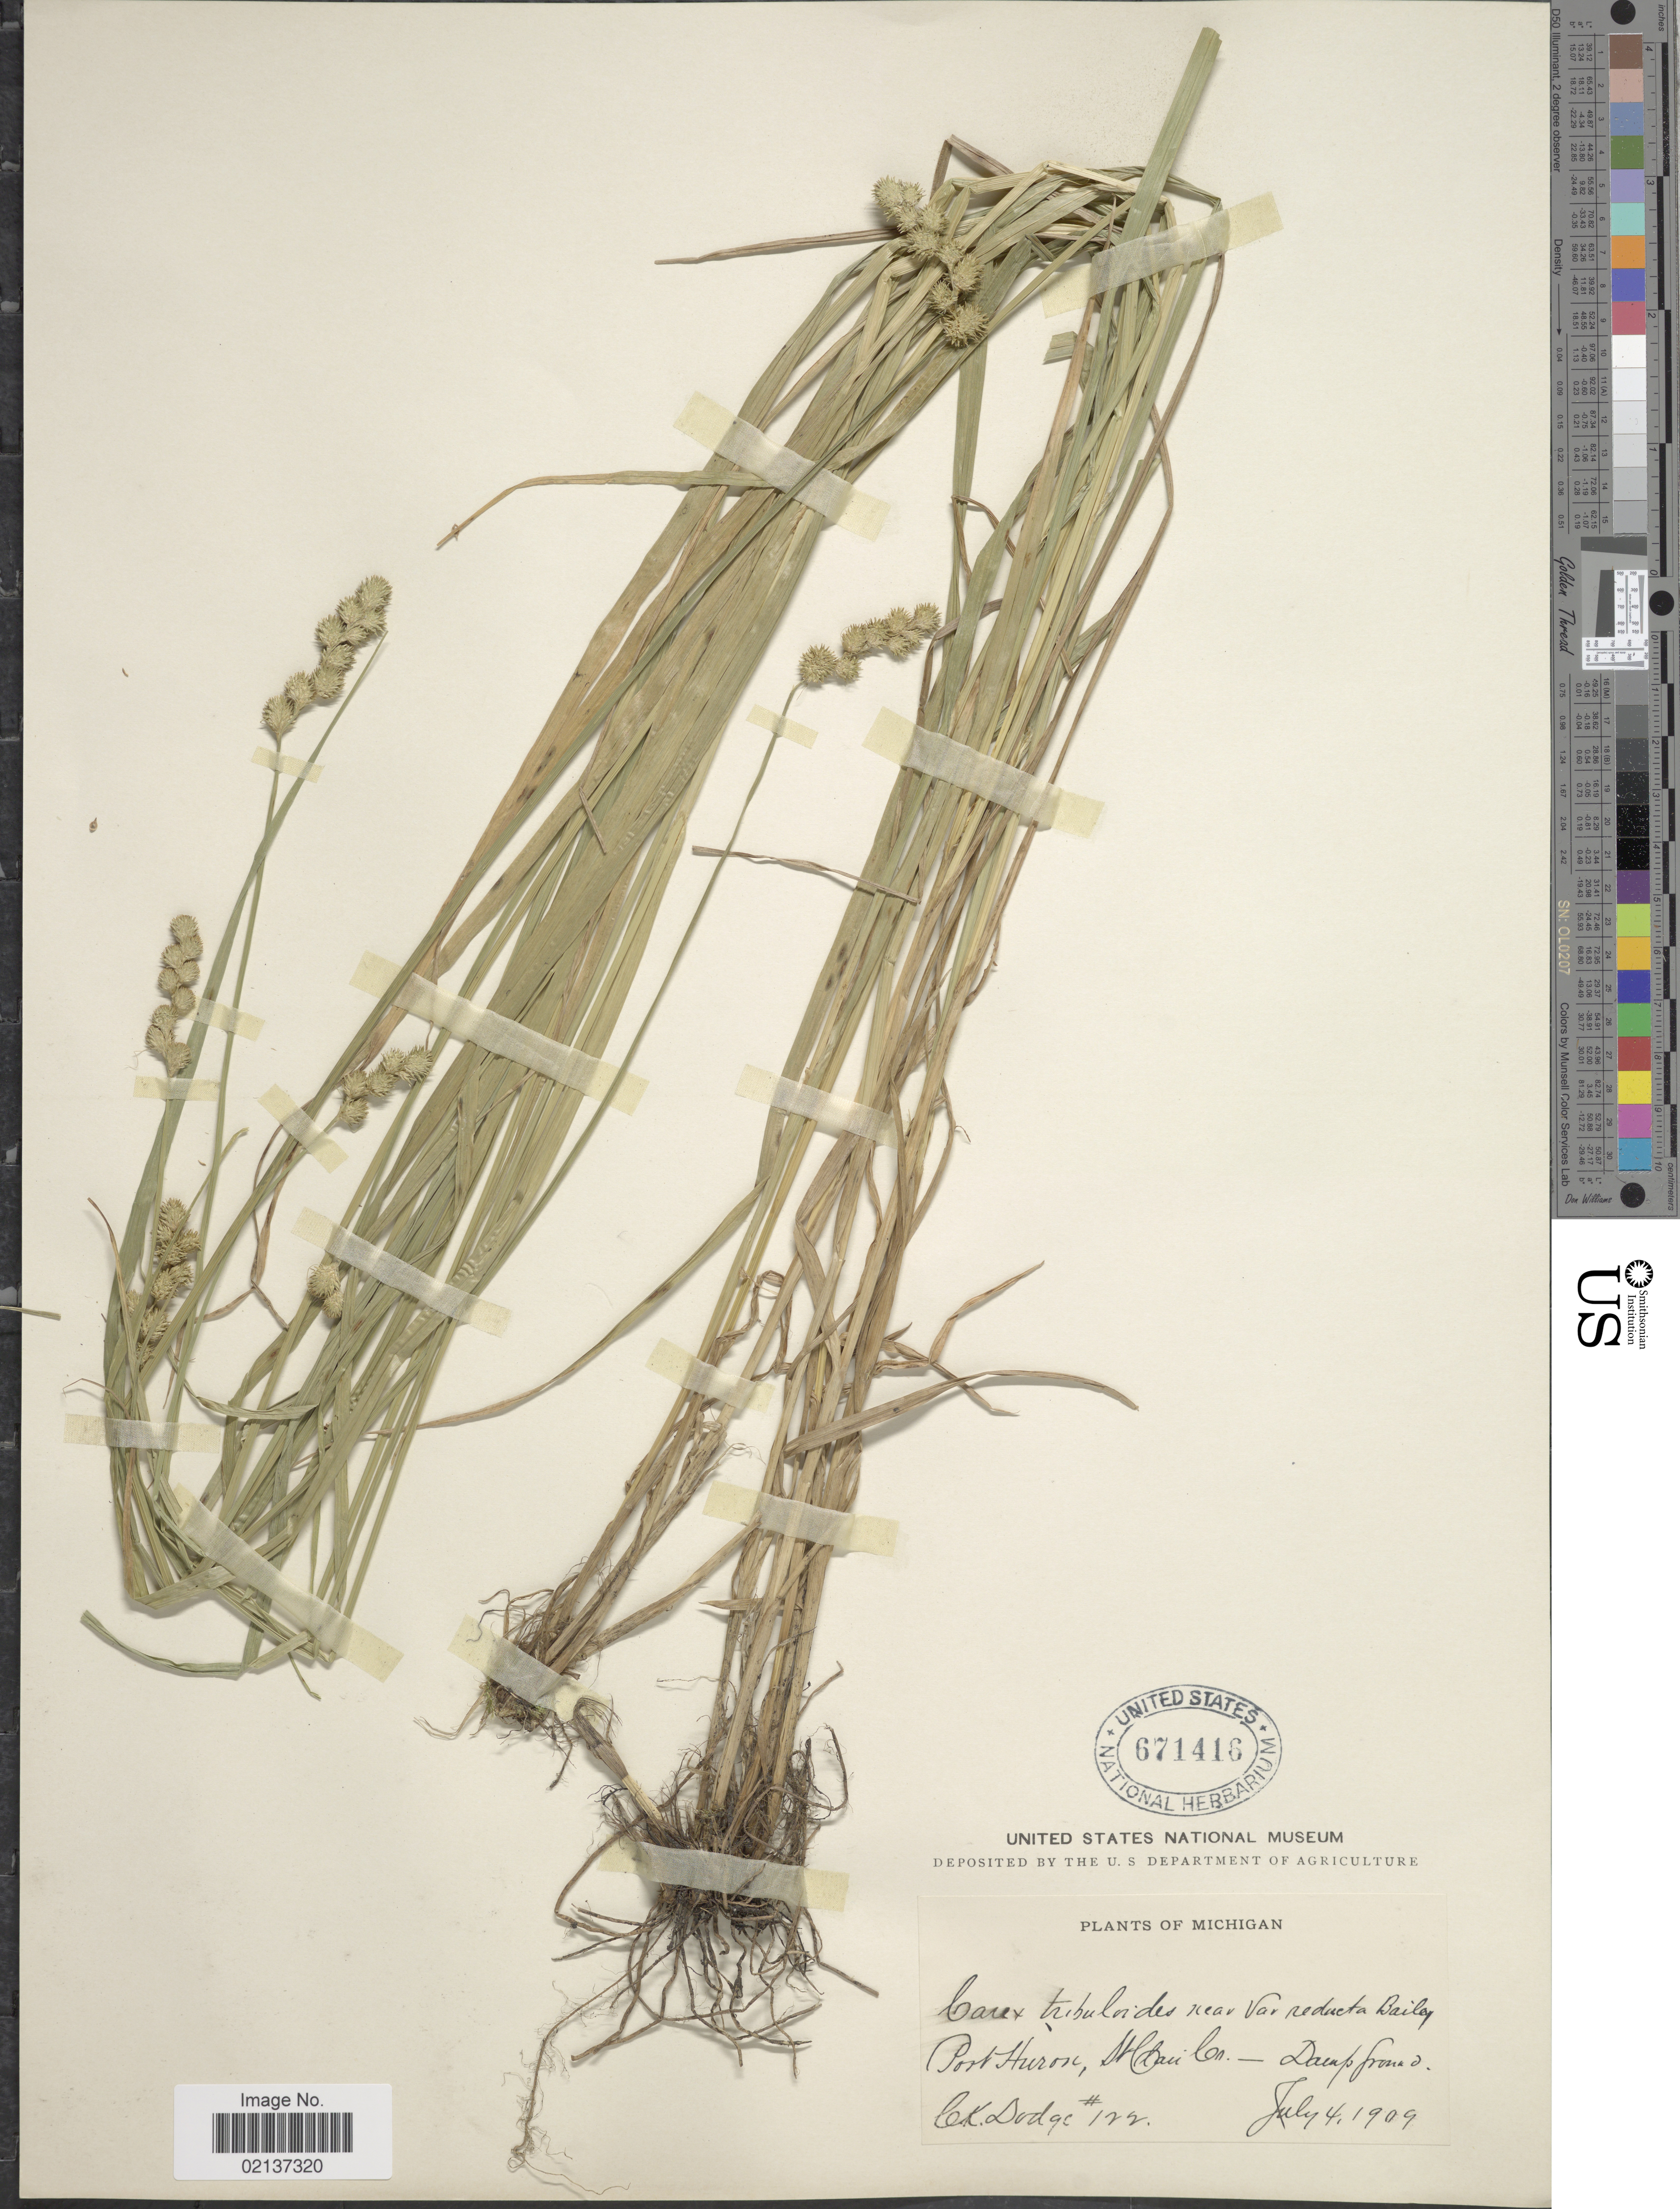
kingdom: Plantae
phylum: Tracheophyta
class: Liliopsida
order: Poales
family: Cyperaceae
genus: Carex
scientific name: Carex tribuloides var. reducta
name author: L.H. Bailey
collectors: C. Dodge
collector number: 122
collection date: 1909-07-04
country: United States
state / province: Michigan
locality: Port Huron, St. Clair Co.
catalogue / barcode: US 671416